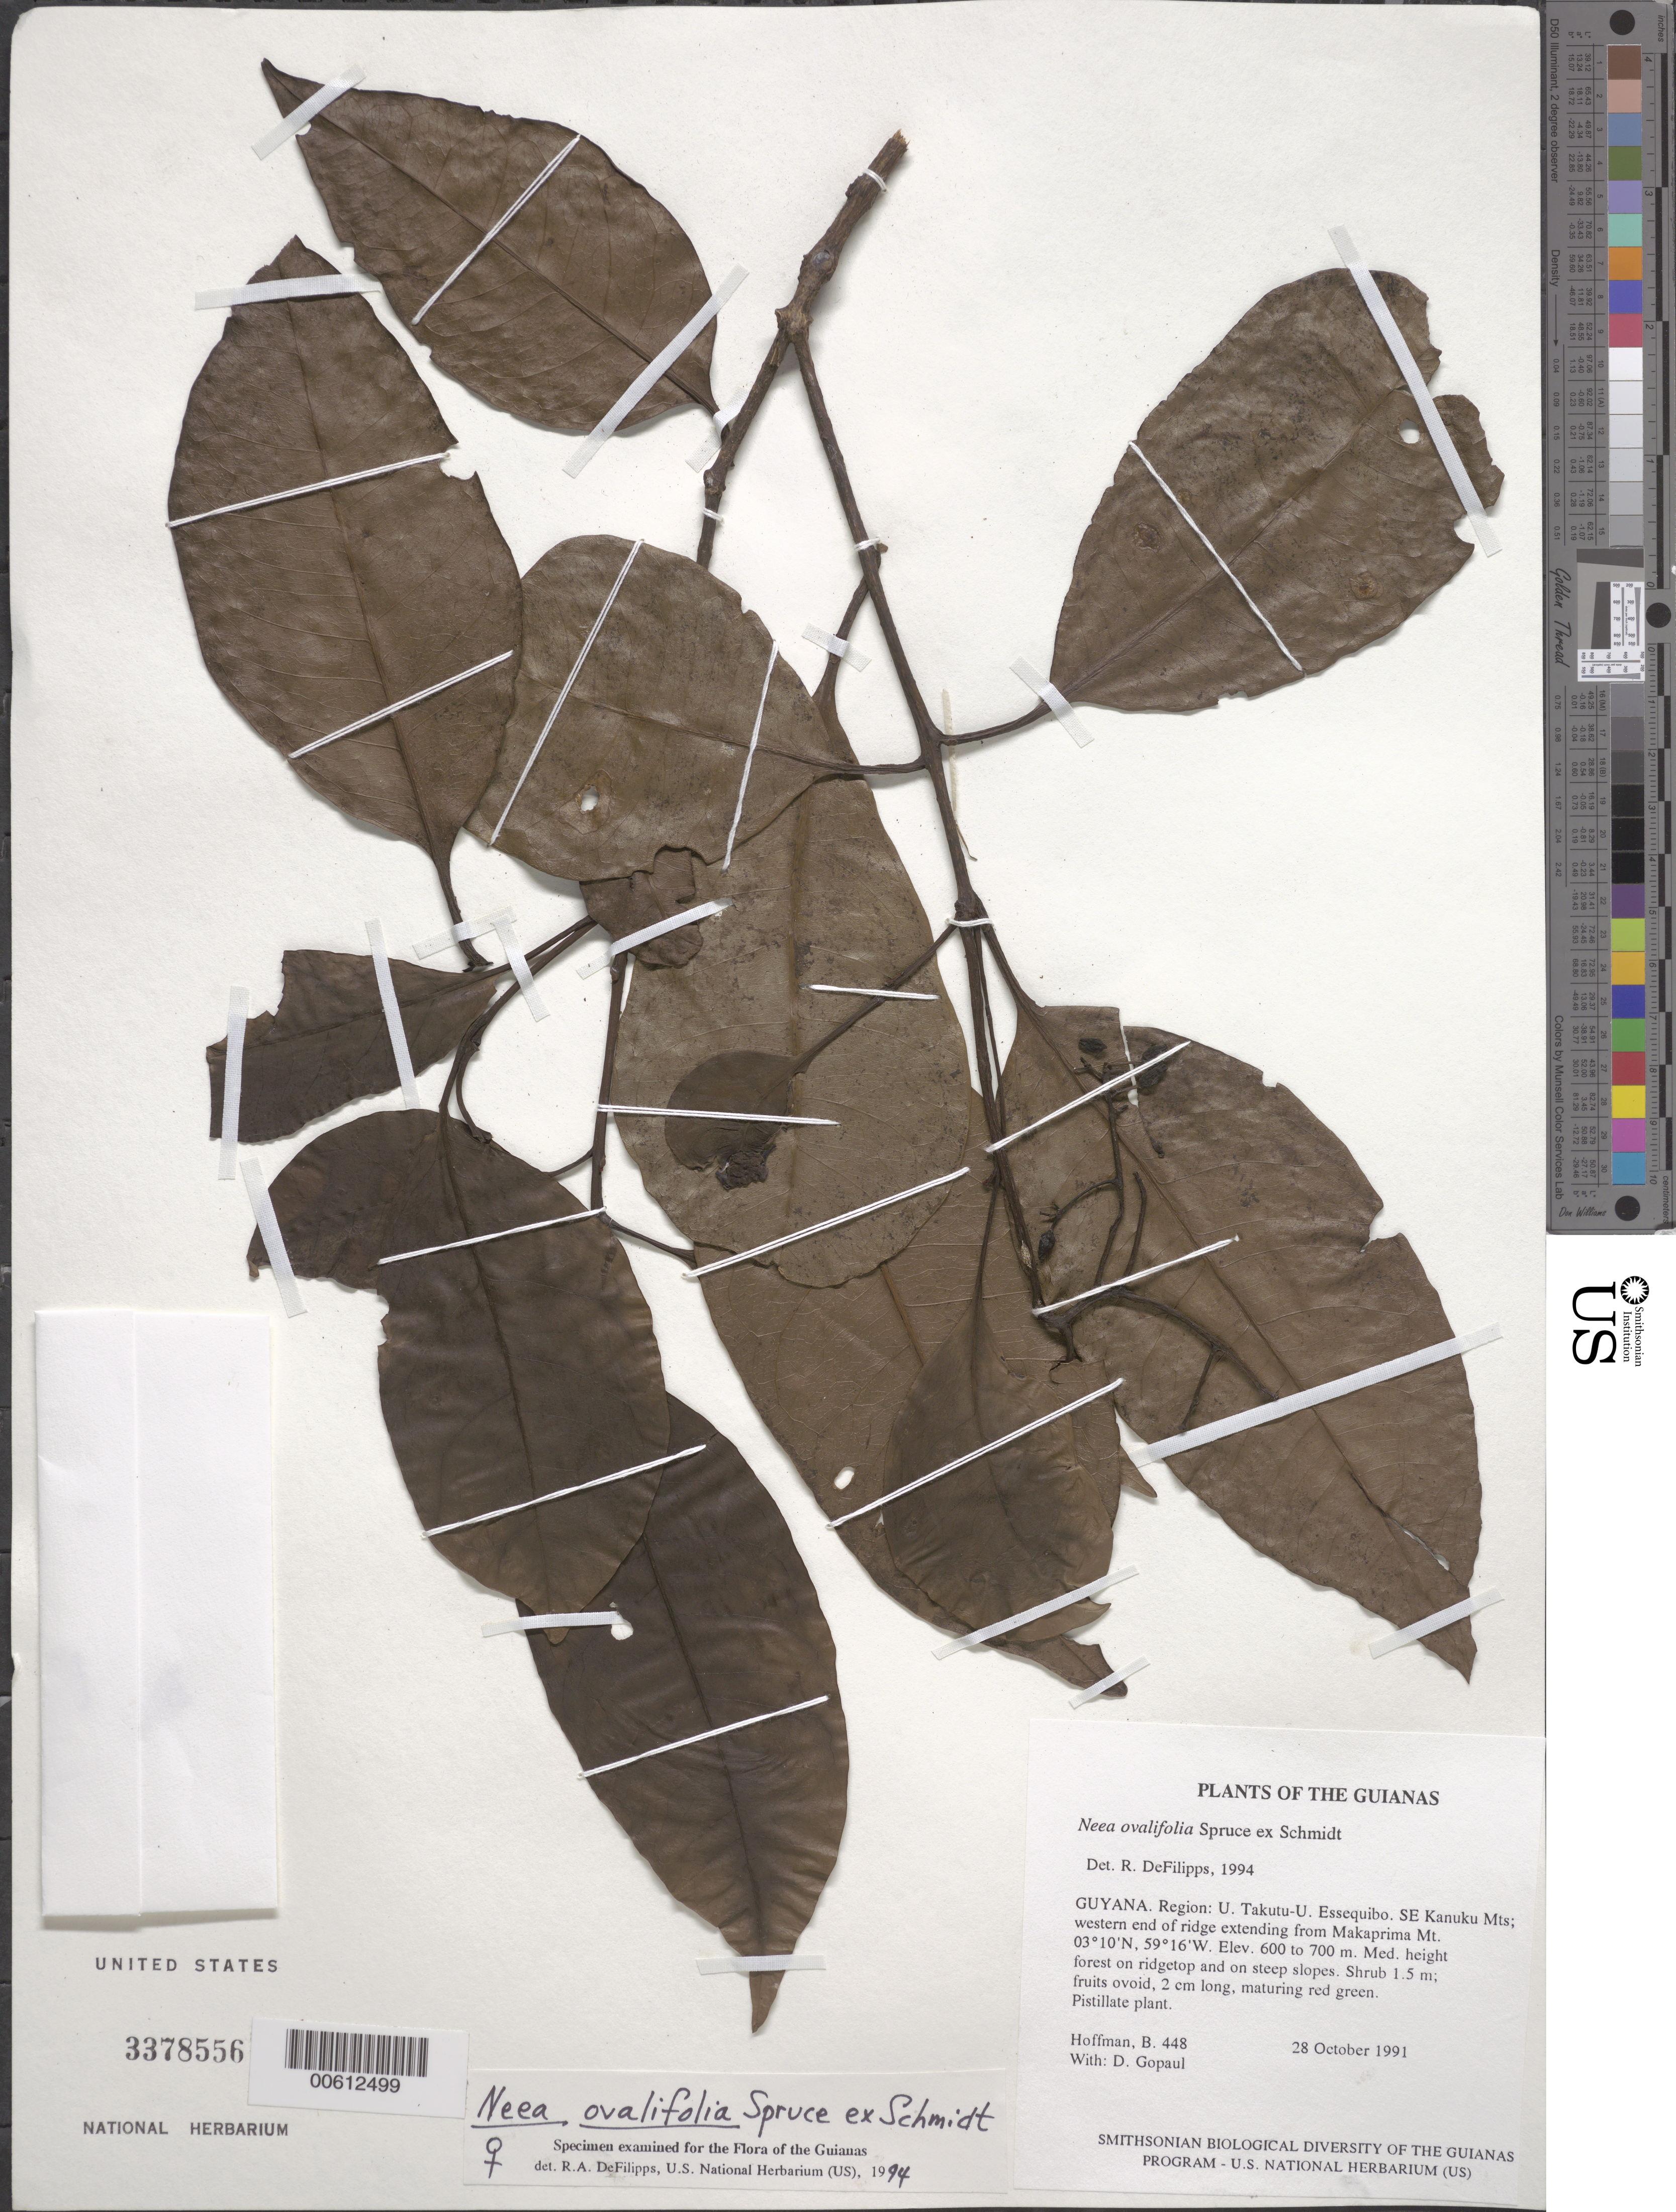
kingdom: Plantae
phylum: Tracheophyta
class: Magnoliopsida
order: Caryophyllales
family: Nyctaginaceae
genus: Neea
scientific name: Neea ovalifolia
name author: Spruce ex J.A. Schmidt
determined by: DeFilipps, R. A.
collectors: B. Hoffman & D. Gopaul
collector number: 448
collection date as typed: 28 October 1991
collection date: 1991-10-28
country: Guyana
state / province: U. Takutu-U. Essequibo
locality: SE Kanuku Mts; western end of ridge extending from Makaparima Mountain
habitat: Med. height forest on ridgetop and on steep slopes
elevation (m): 600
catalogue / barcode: US 3378556